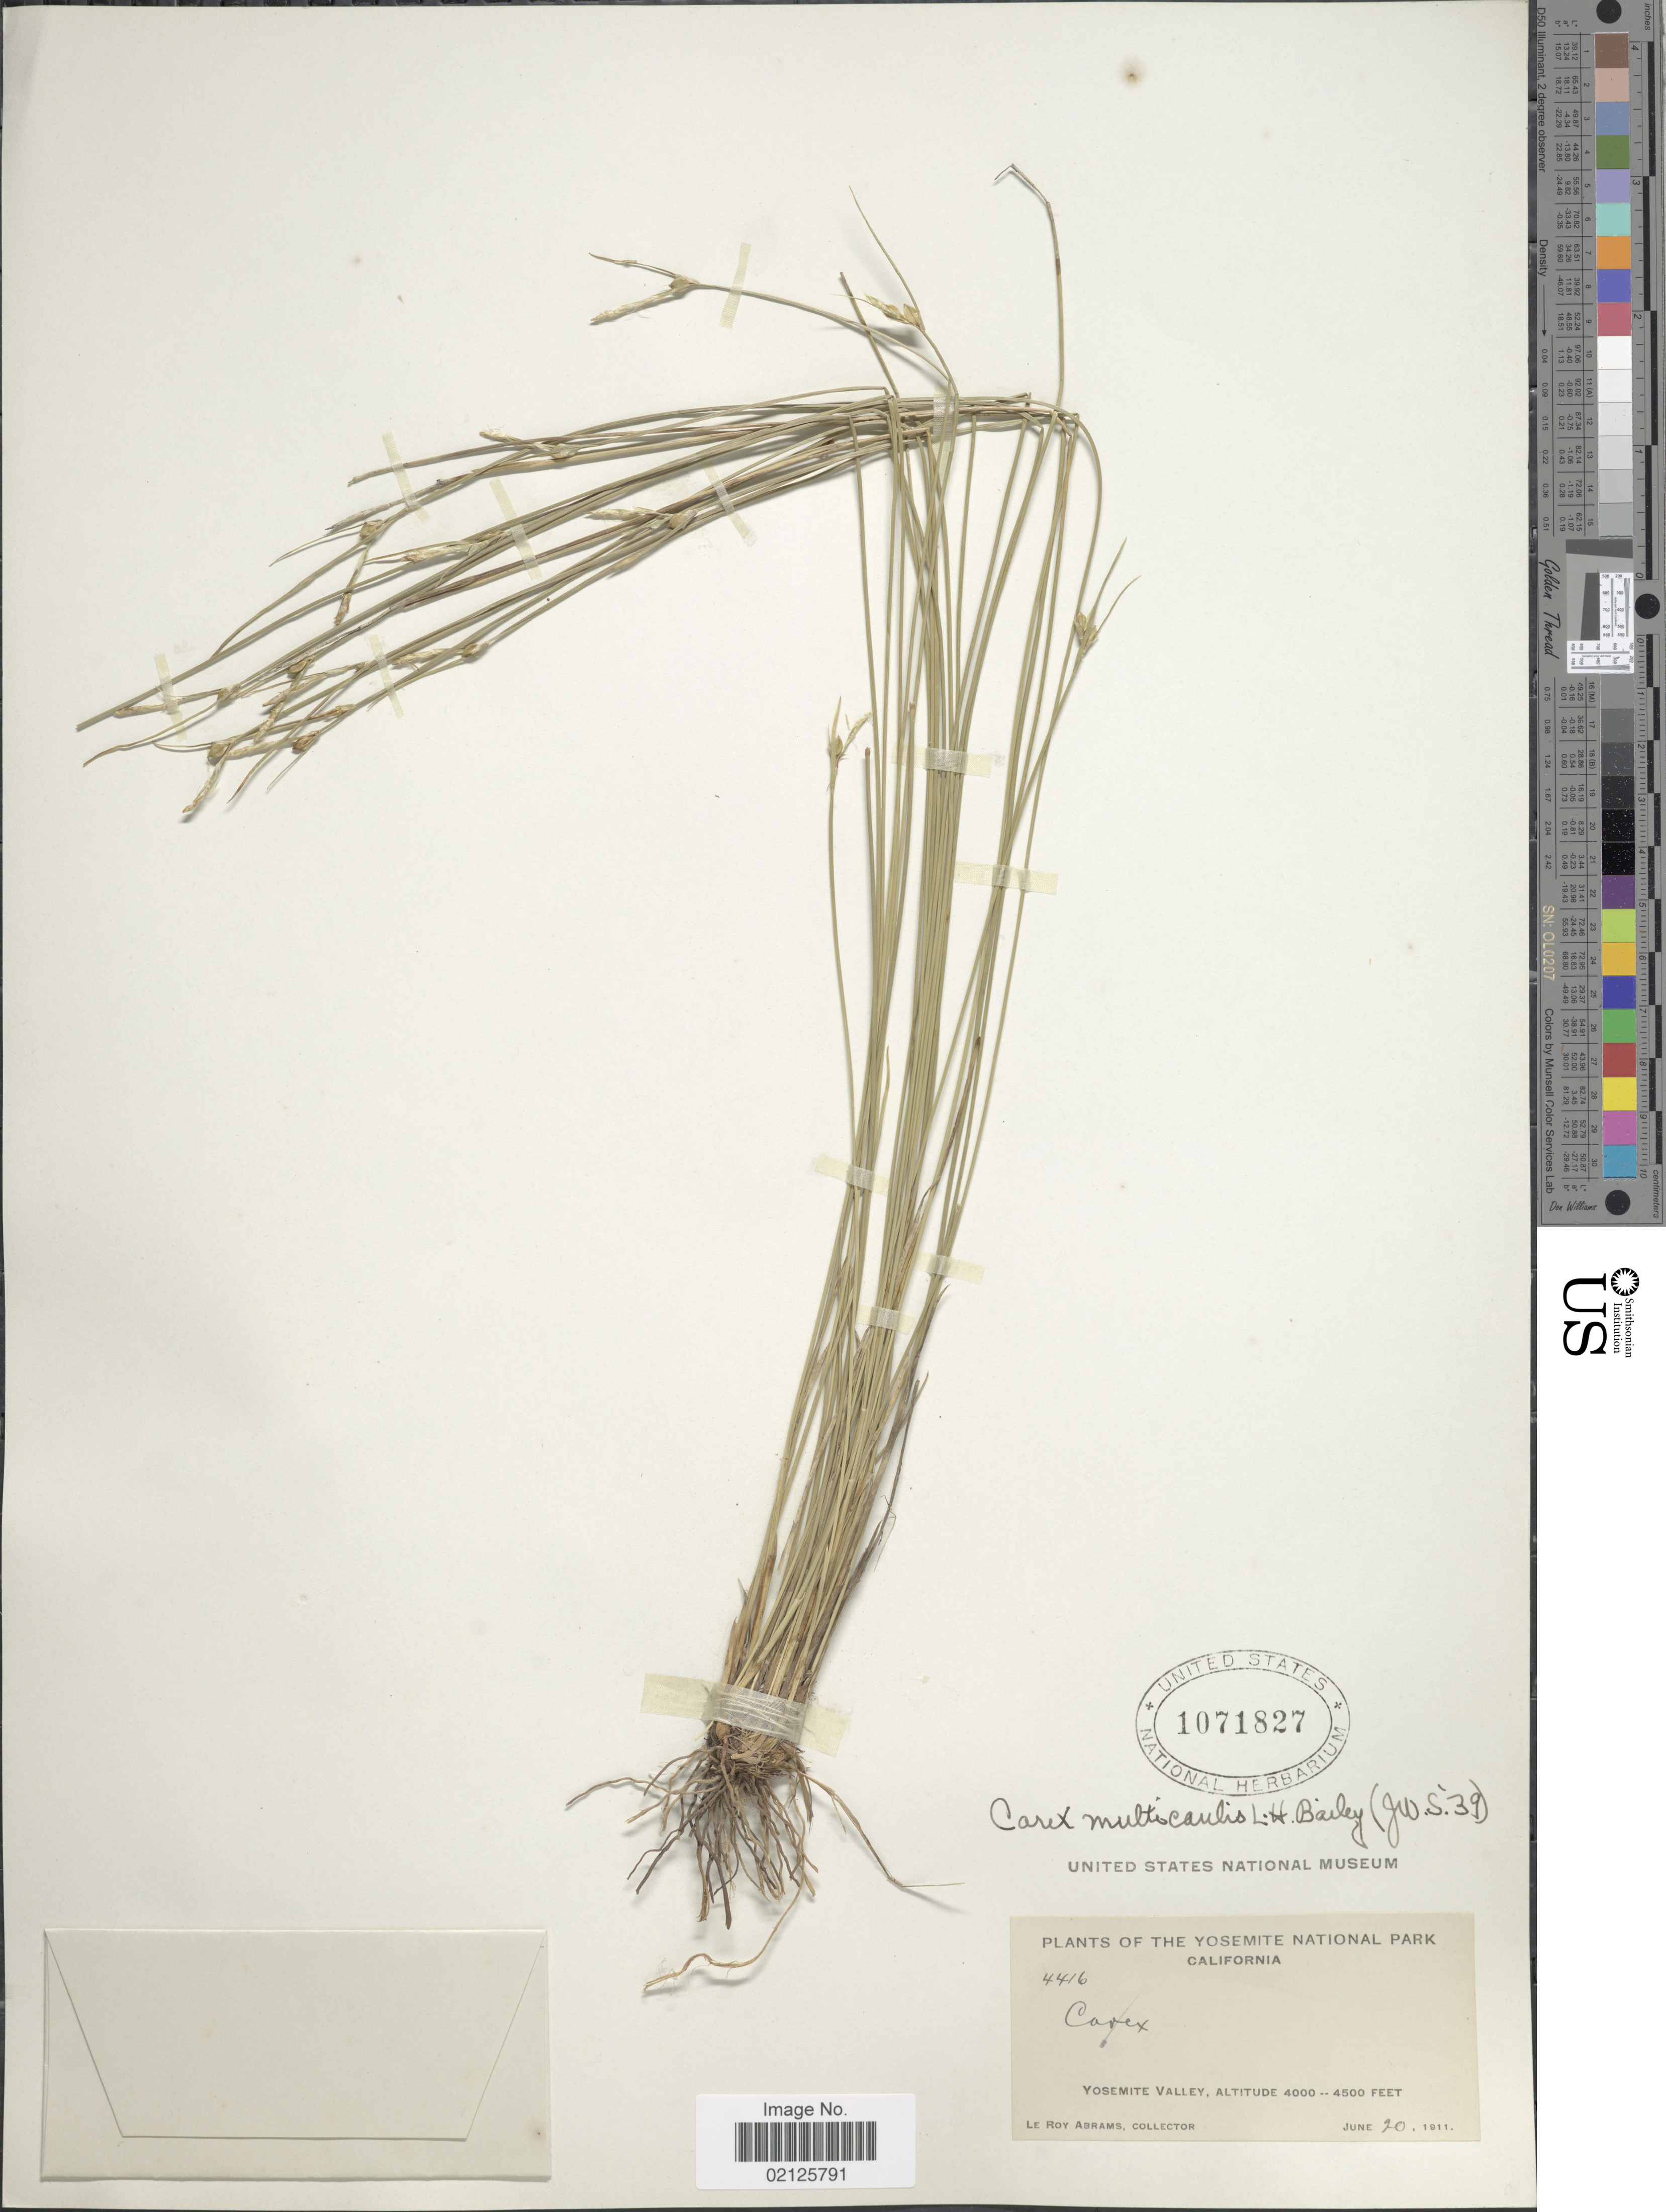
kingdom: Plantae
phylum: Tracheophyta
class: Liliopsida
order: Poales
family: Cyperaceae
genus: Carex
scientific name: Carex multicaulis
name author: L.H. Bailey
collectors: L. Abrams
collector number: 4416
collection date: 1911-06-20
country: United States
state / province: California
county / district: Mariposa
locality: The Yosemite National Park, Yosemite Valley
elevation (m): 1219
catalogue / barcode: US 1071827